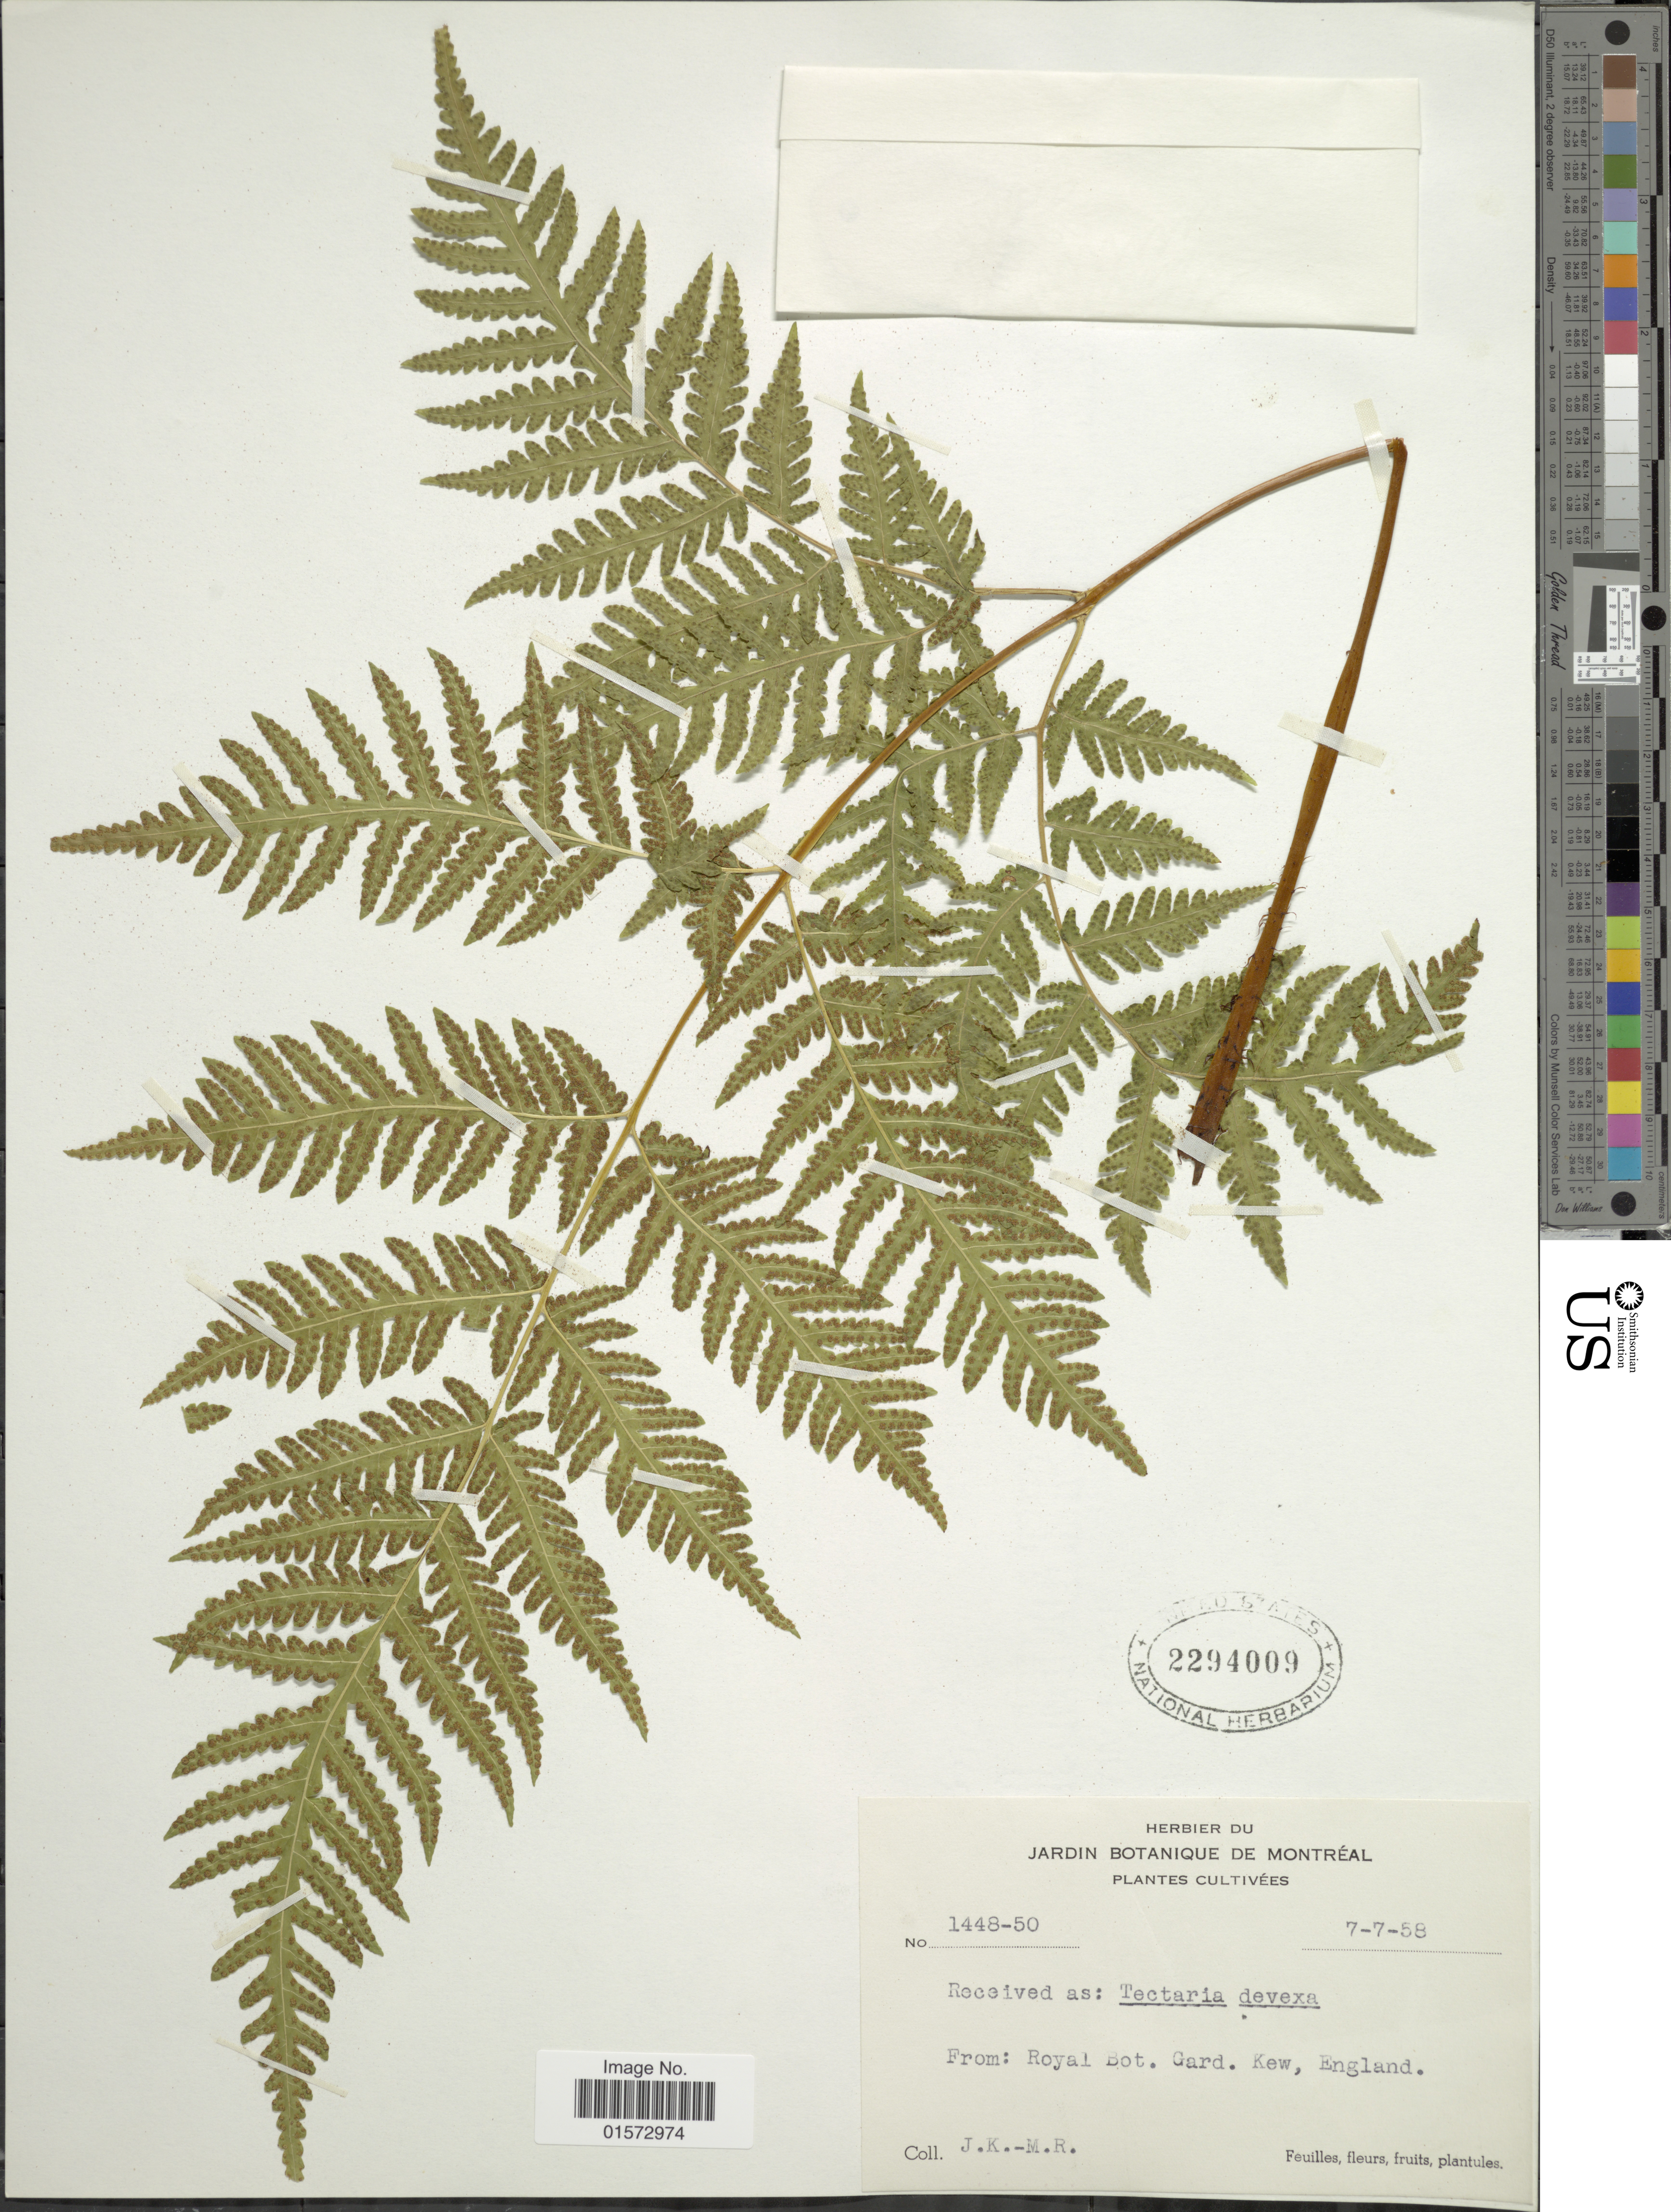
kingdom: Plantae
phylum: Tracheophyta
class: Polypodiopsida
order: Polypodiales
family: Tectariaceae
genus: Tectaria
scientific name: Tectaria devexa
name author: (Kunze) Copel.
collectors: J. K. & M. R.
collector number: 1448-50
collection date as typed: Transcribed d/m/y: 7/7/58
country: United Kingdom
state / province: England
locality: Royal Bot. Gard. Kew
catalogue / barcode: US 2294009